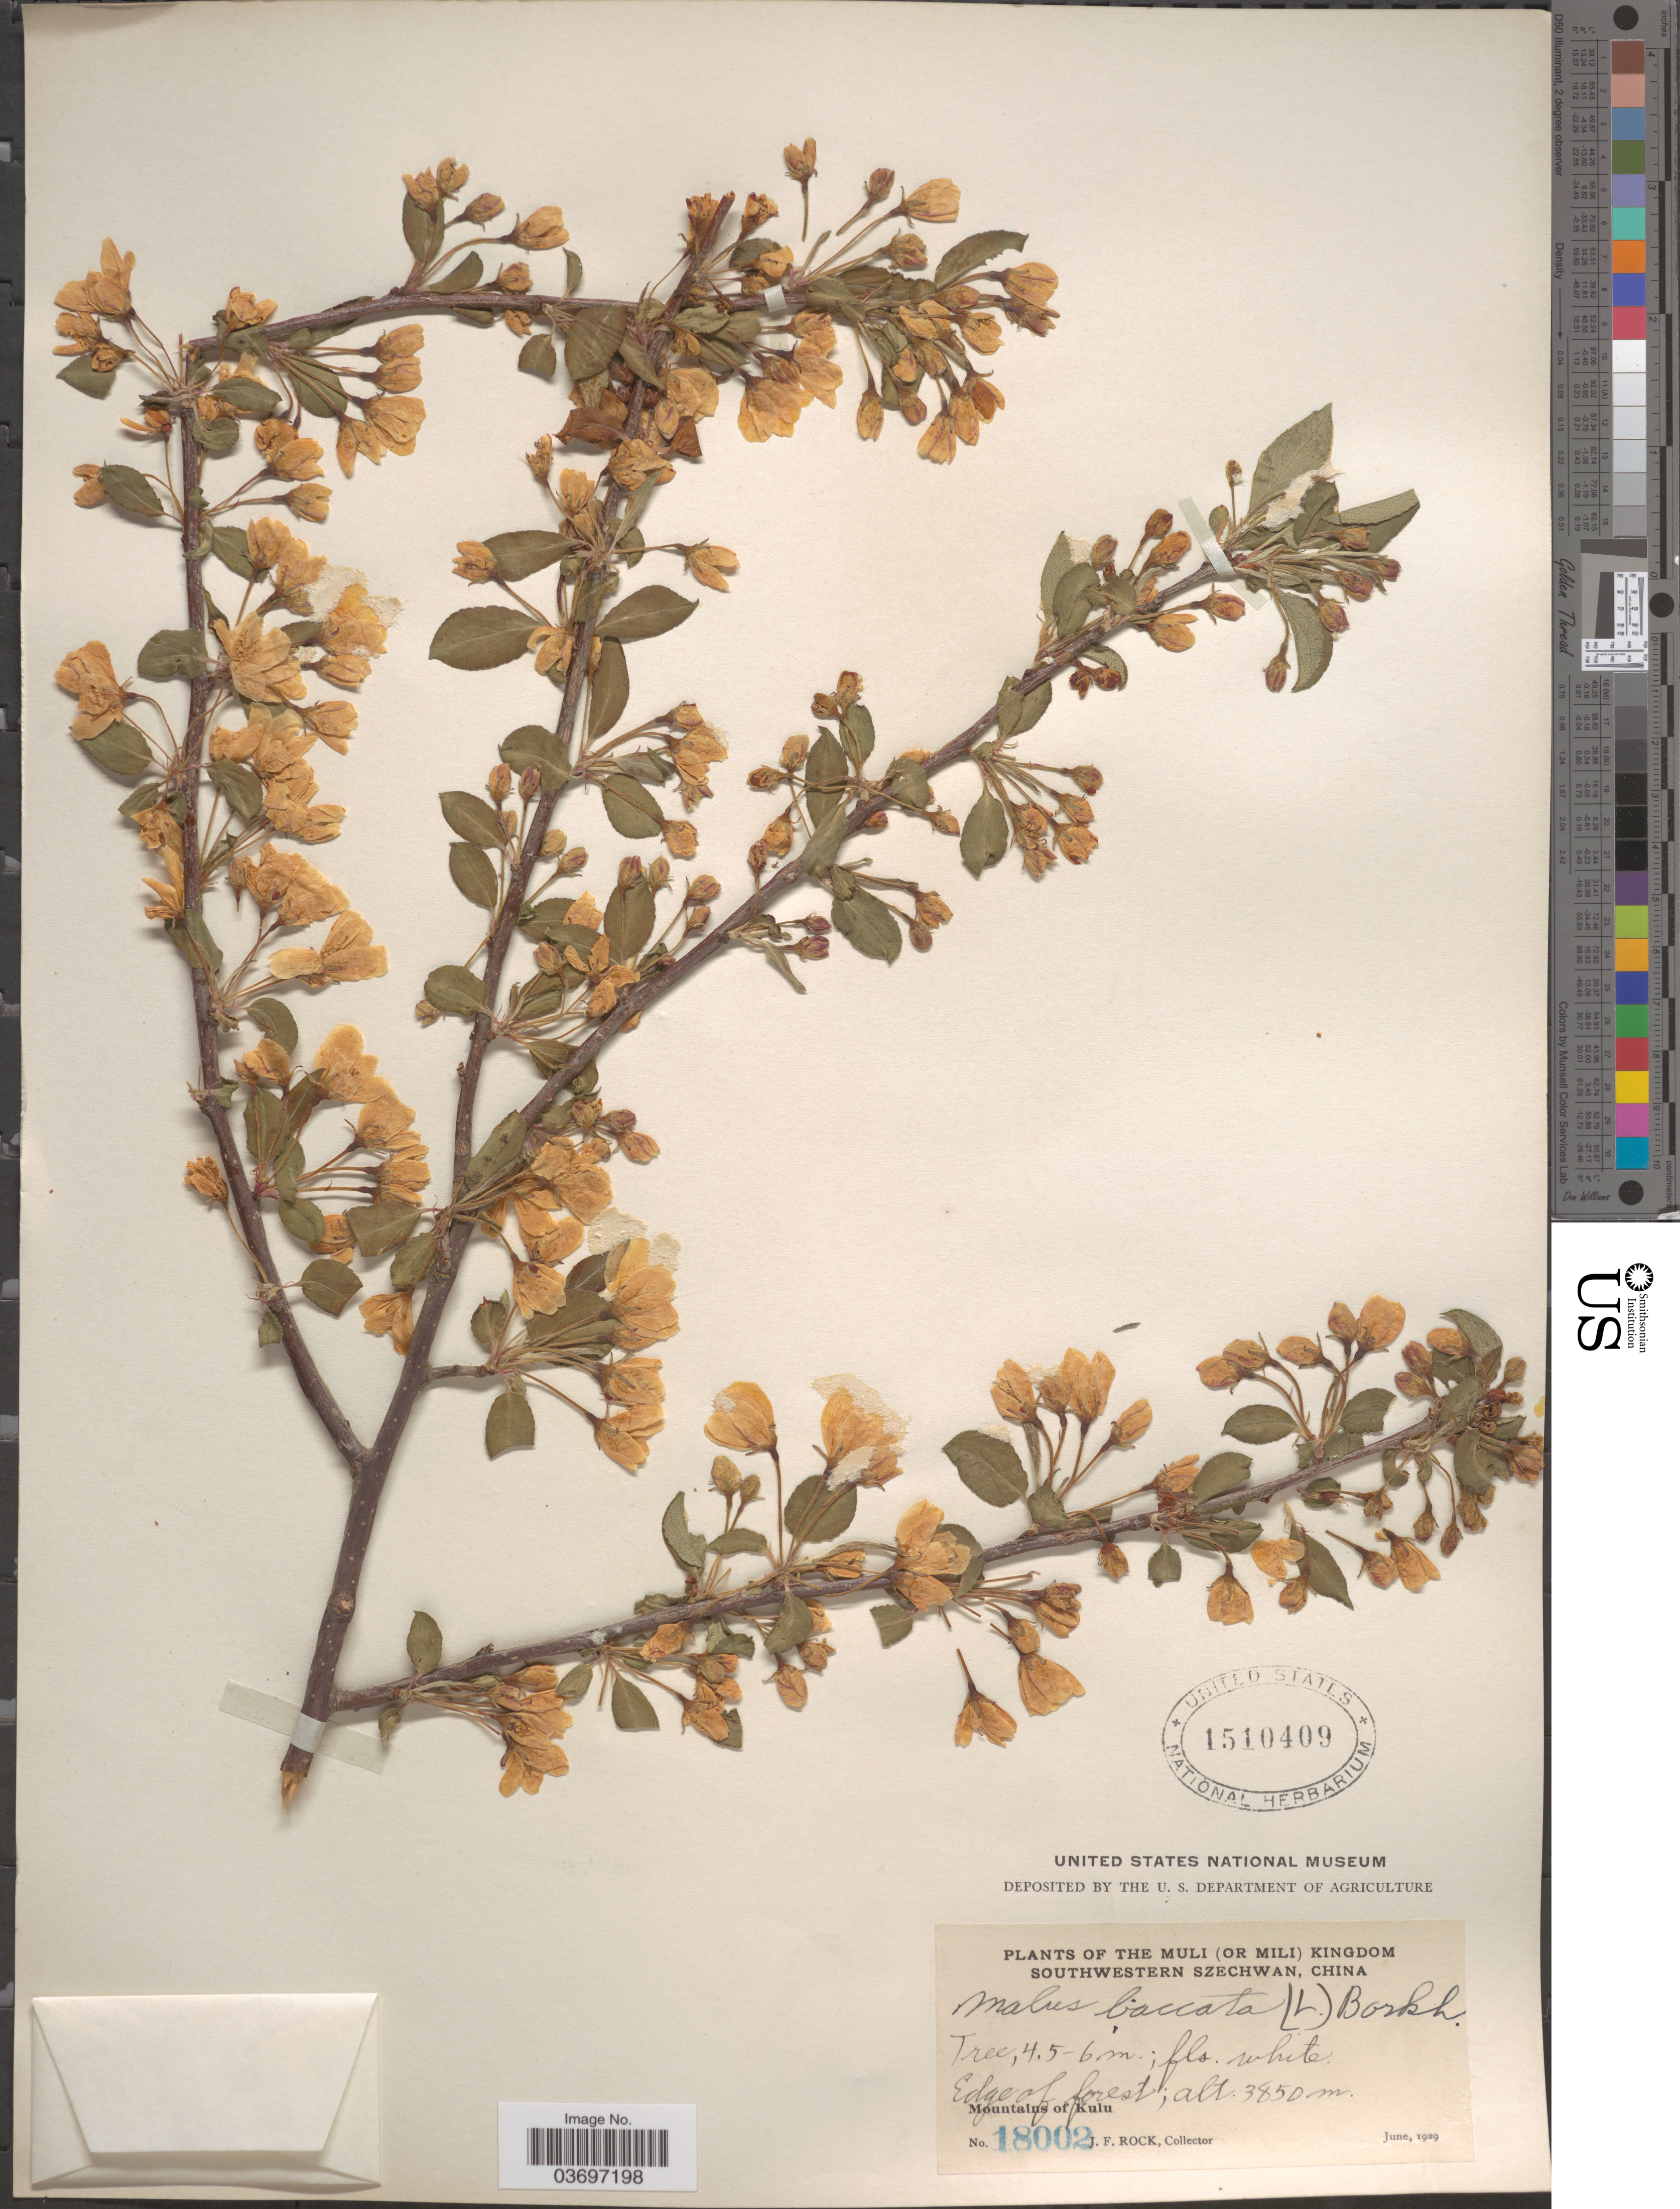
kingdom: Plantae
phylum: Tracheophyta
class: Magnoliopsida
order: Rosales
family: Rosaceae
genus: Malus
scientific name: Malus baccata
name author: (L.) Borkh.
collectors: J. Rock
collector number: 18002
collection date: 1929-06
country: China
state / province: Sichuan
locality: Muli (or Mili) Kingdom, Southwestern Szechwan. Mountains of Kulu.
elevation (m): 3850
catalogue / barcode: US 1510409